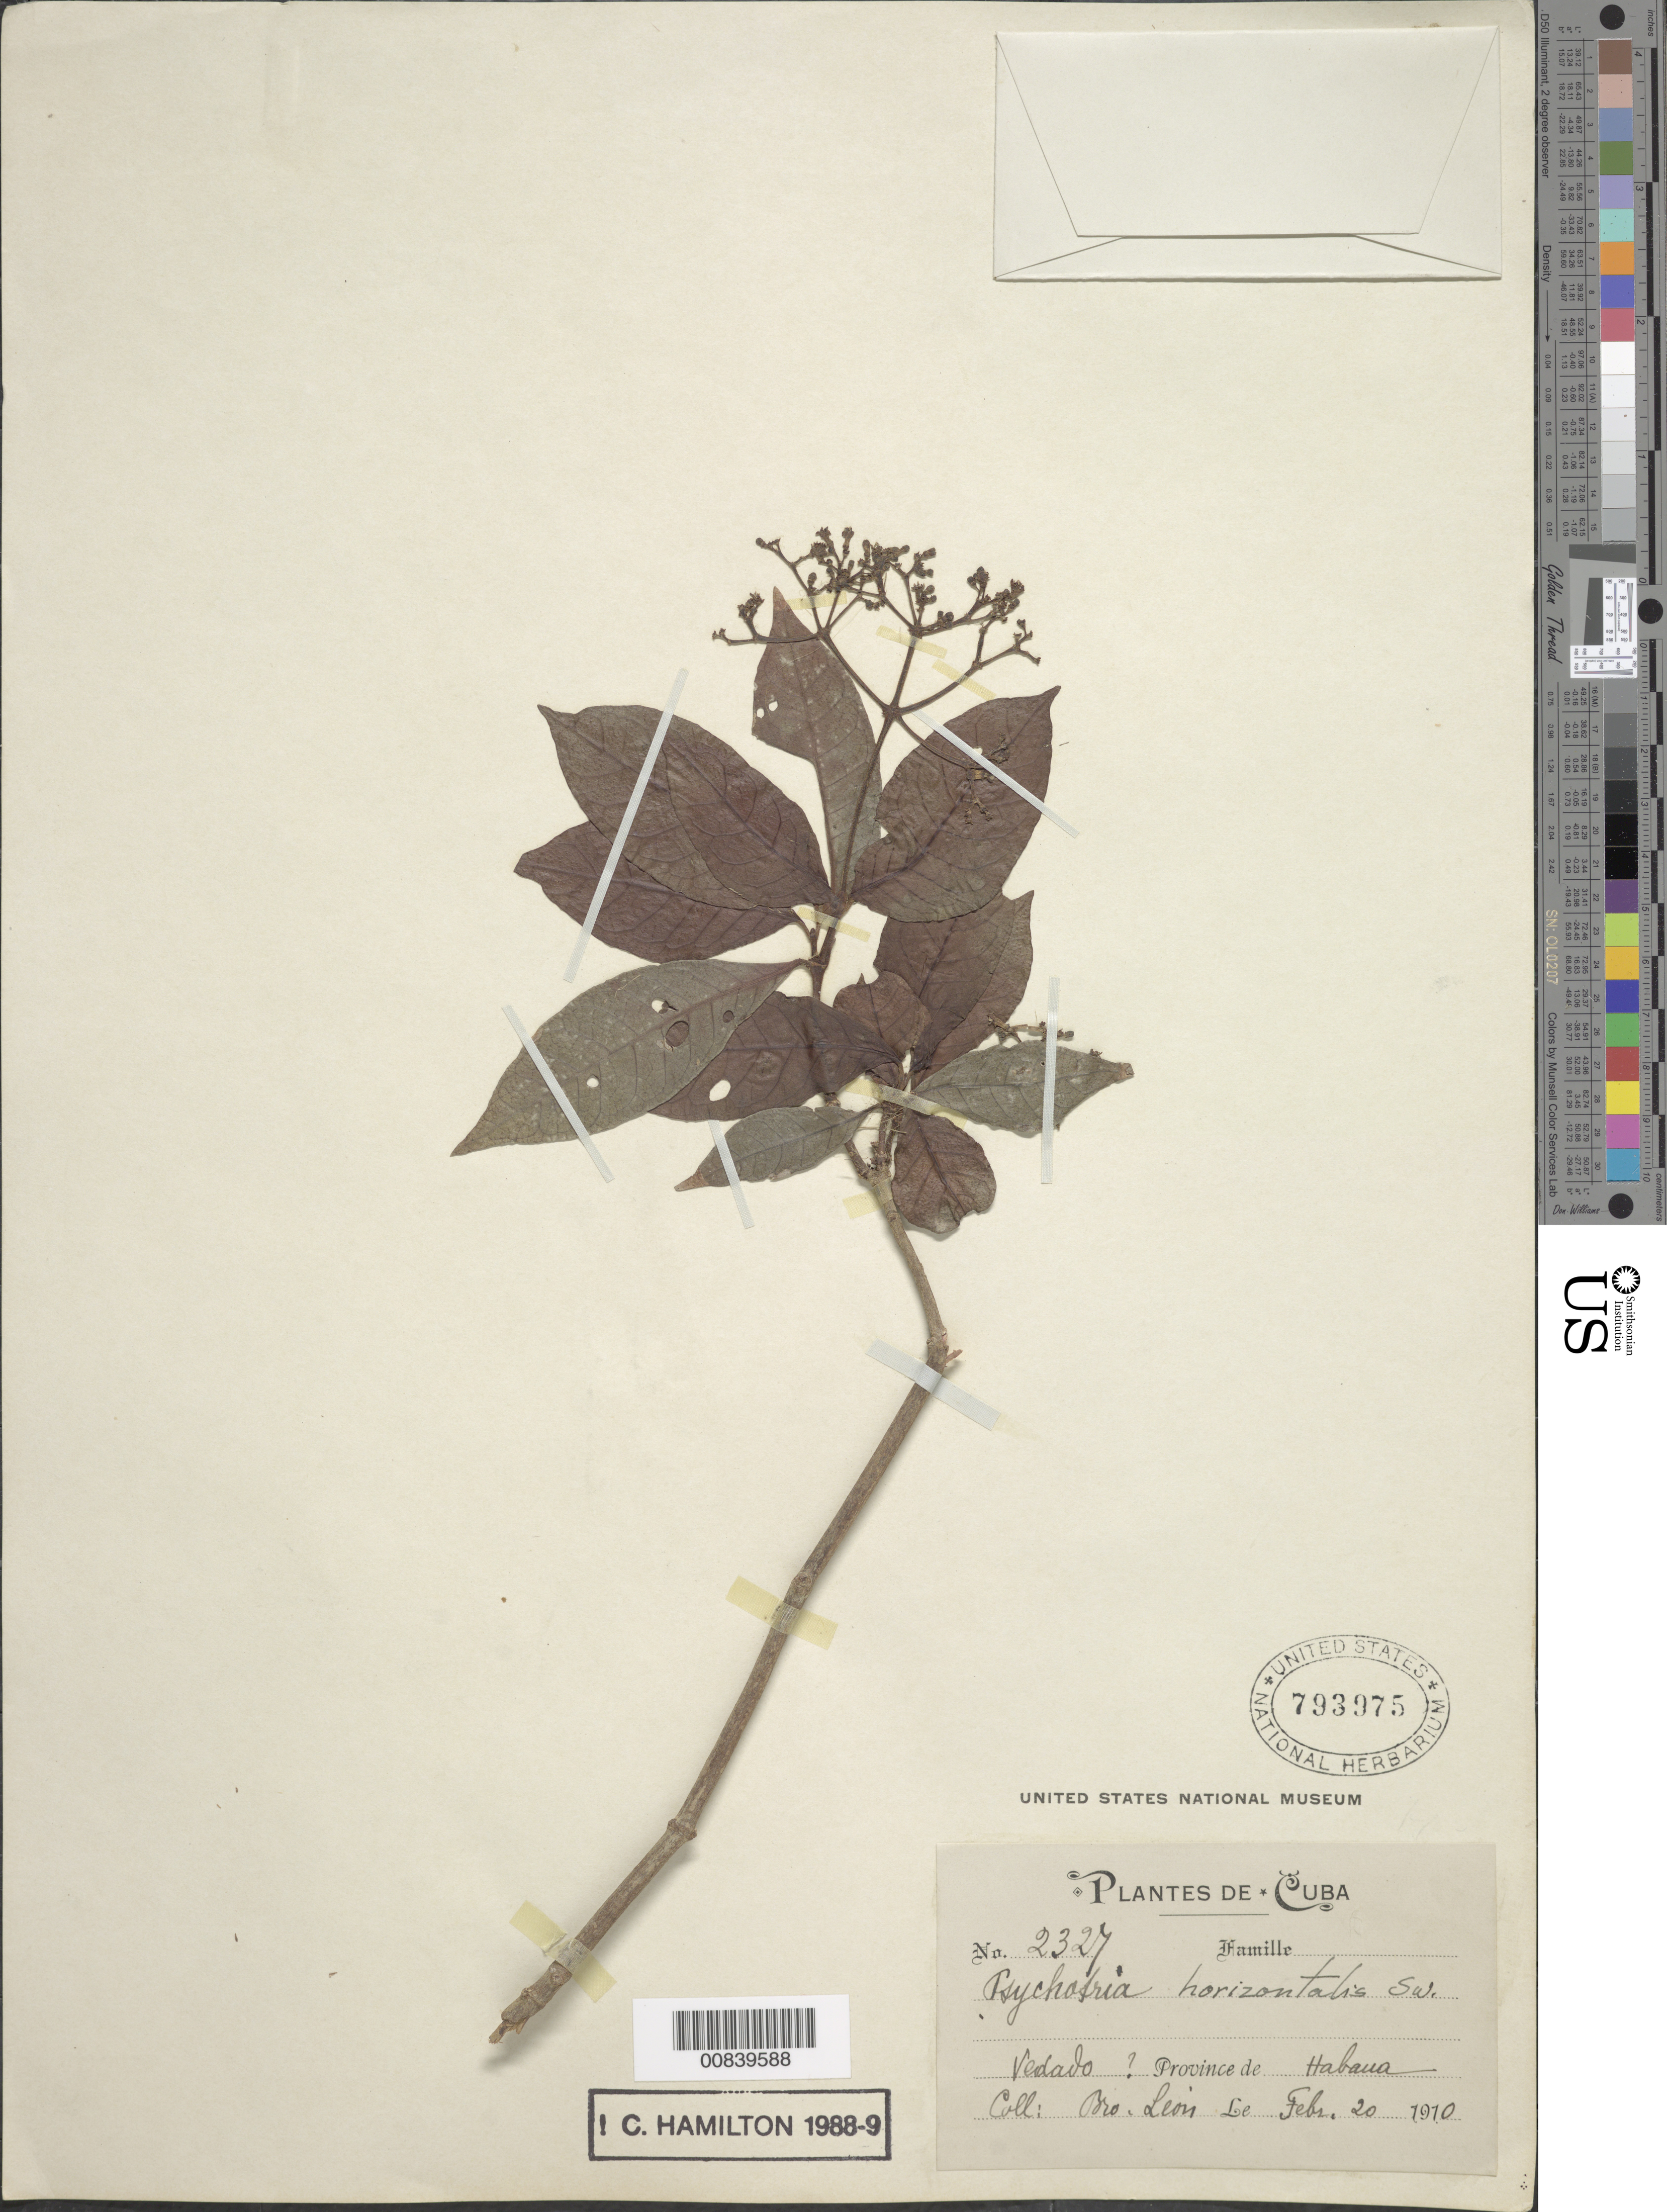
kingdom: Plantae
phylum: Tracheophyta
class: Magnoliopsida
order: Gentianales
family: Rubiaceae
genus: Psychotria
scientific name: Psychotria horizontalis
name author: Sw.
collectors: Bro. León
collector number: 2327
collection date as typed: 20 Feb 1910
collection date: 1910-02-20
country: Cuba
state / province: La Habana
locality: Vedado?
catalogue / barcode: US 793975